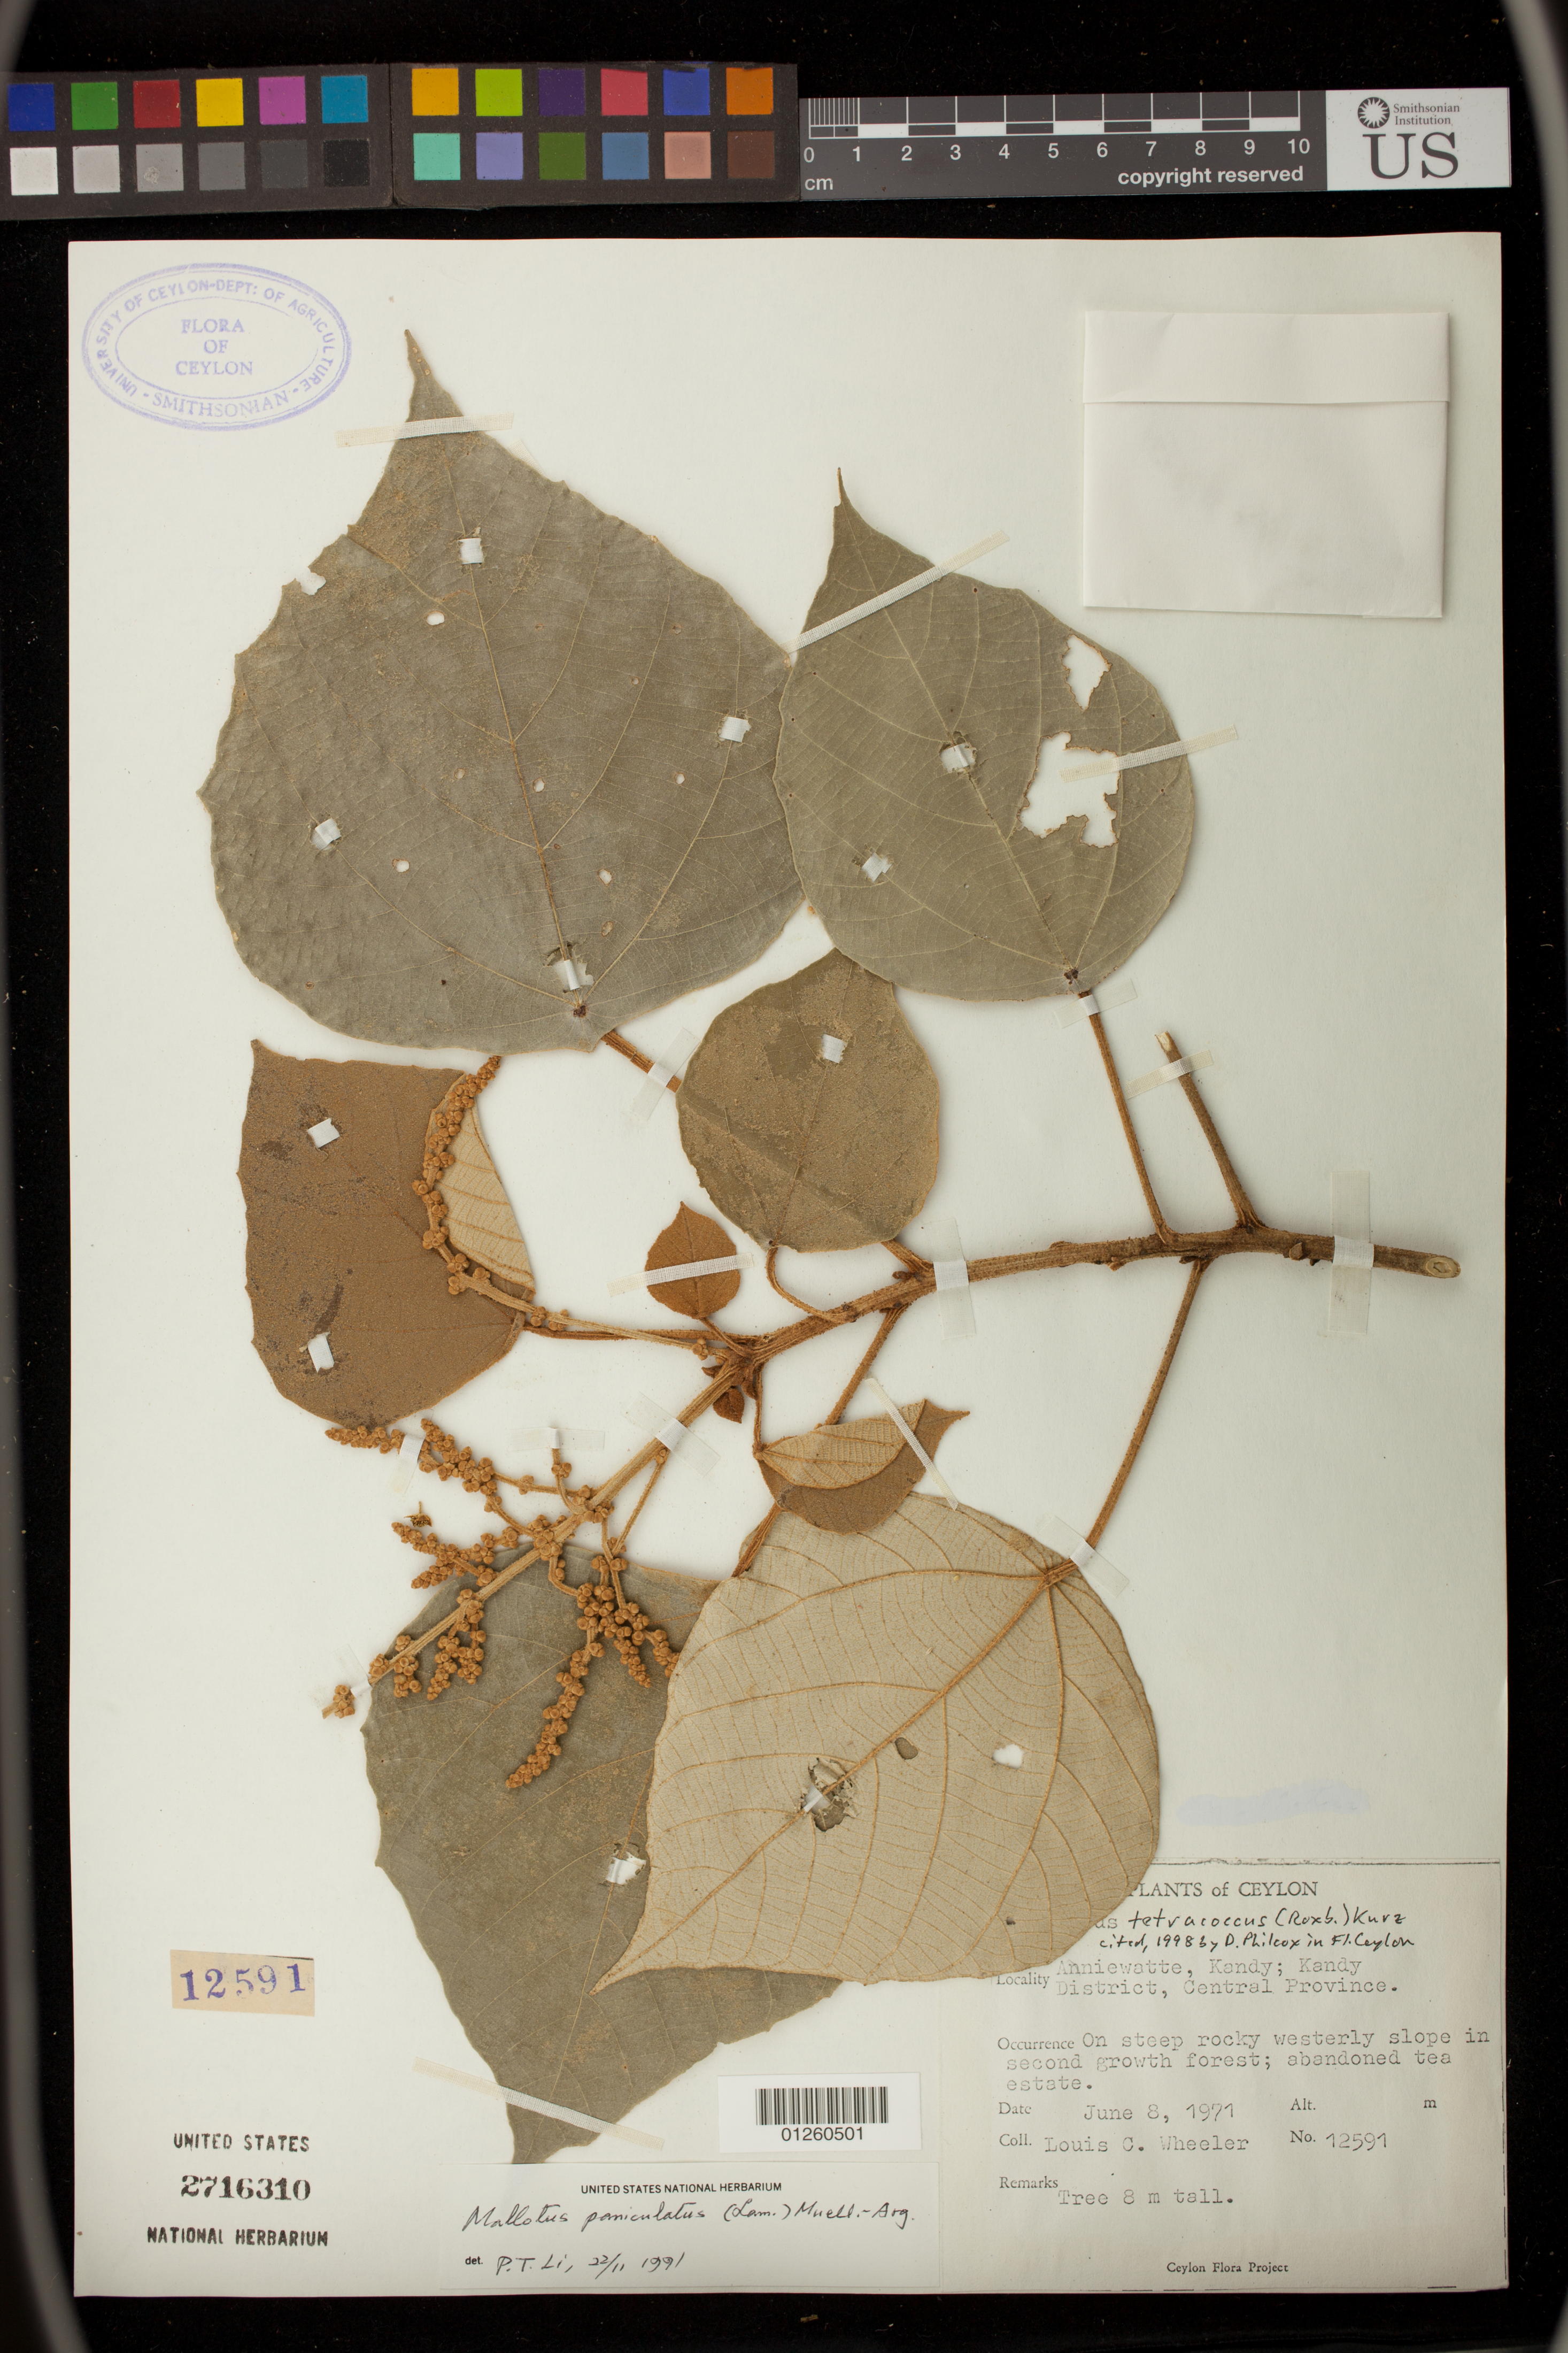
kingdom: Plantae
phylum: Tracheophyta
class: Magnoliopsida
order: Malpighiales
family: Euphorbiaceae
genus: Mallotus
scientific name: Mallotus tetracoccus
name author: (Roxb.) Kurz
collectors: L. C. Wheeler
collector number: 12591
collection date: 1971-06-08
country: Sri Lanka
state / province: Central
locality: Anniewatte, Kandy; Kandy District, Central Province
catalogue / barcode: US 2716310